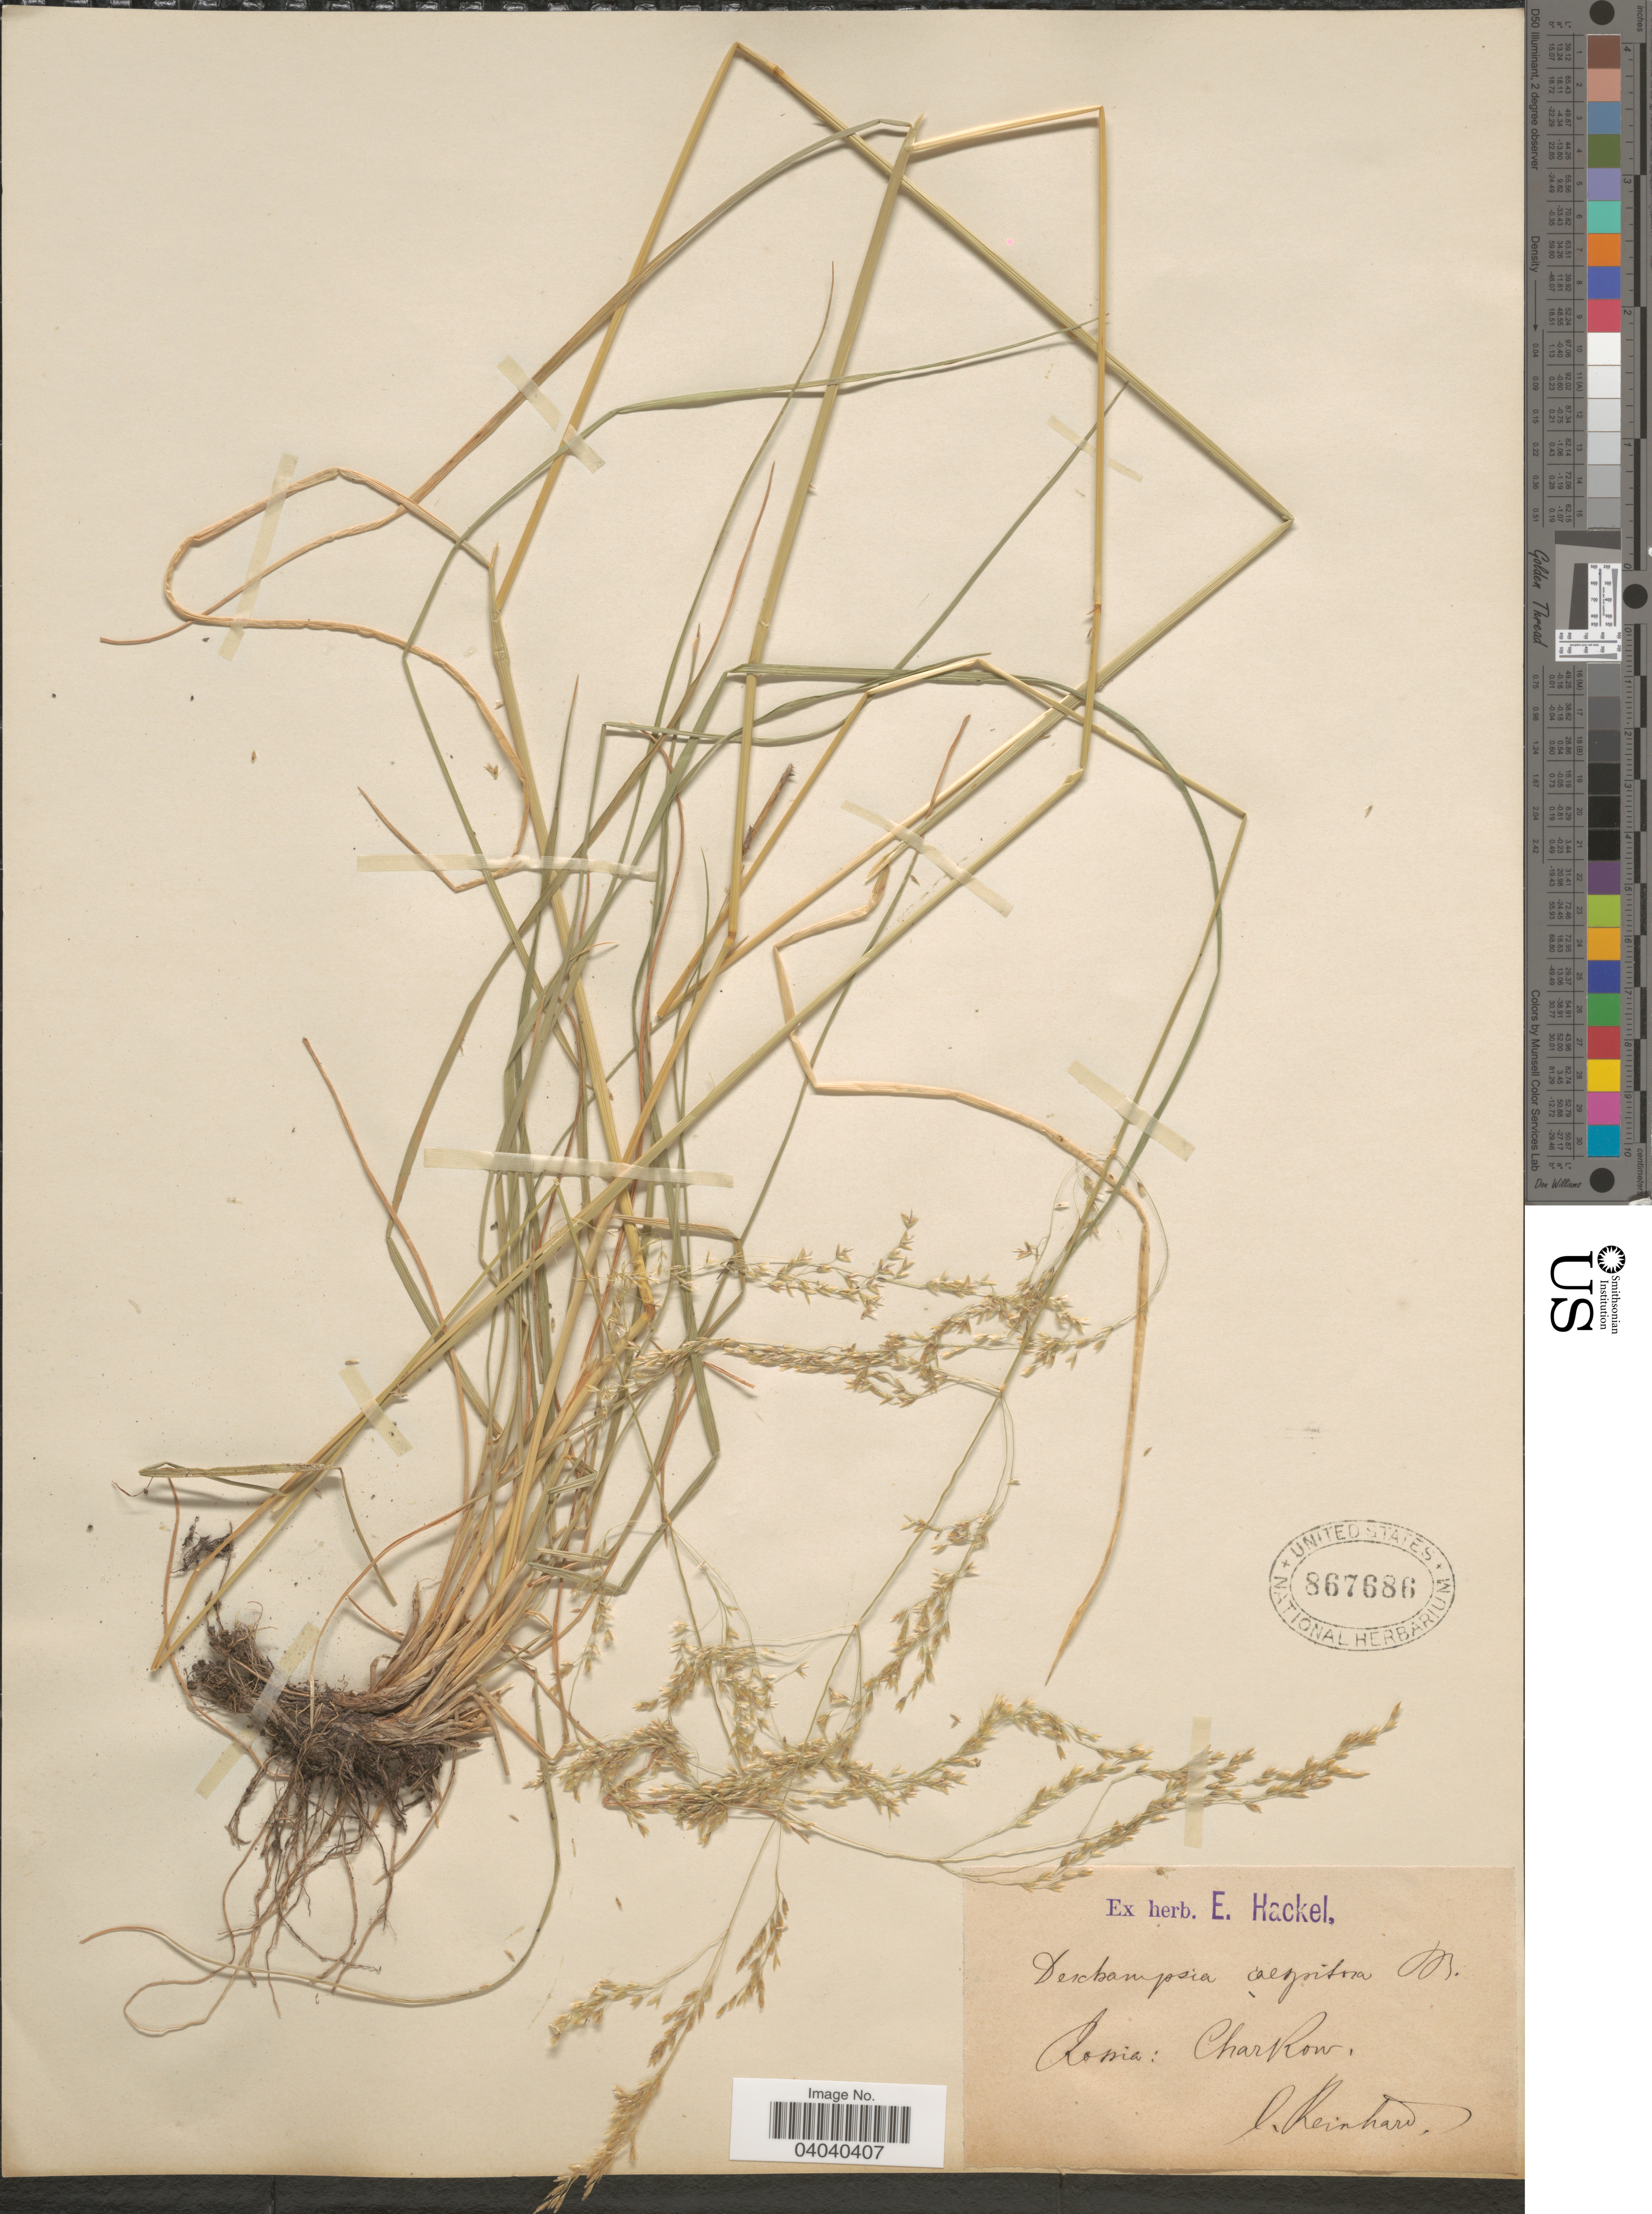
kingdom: Plantae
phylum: Tracheophyta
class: Liliopsida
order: Poales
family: Poaceae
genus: Deschampsia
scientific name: Deschampsia cespitosa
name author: (L.) P. Beauv.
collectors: Reinhard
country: Ukraine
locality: Rossia: Charkow.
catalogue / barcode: US 867686